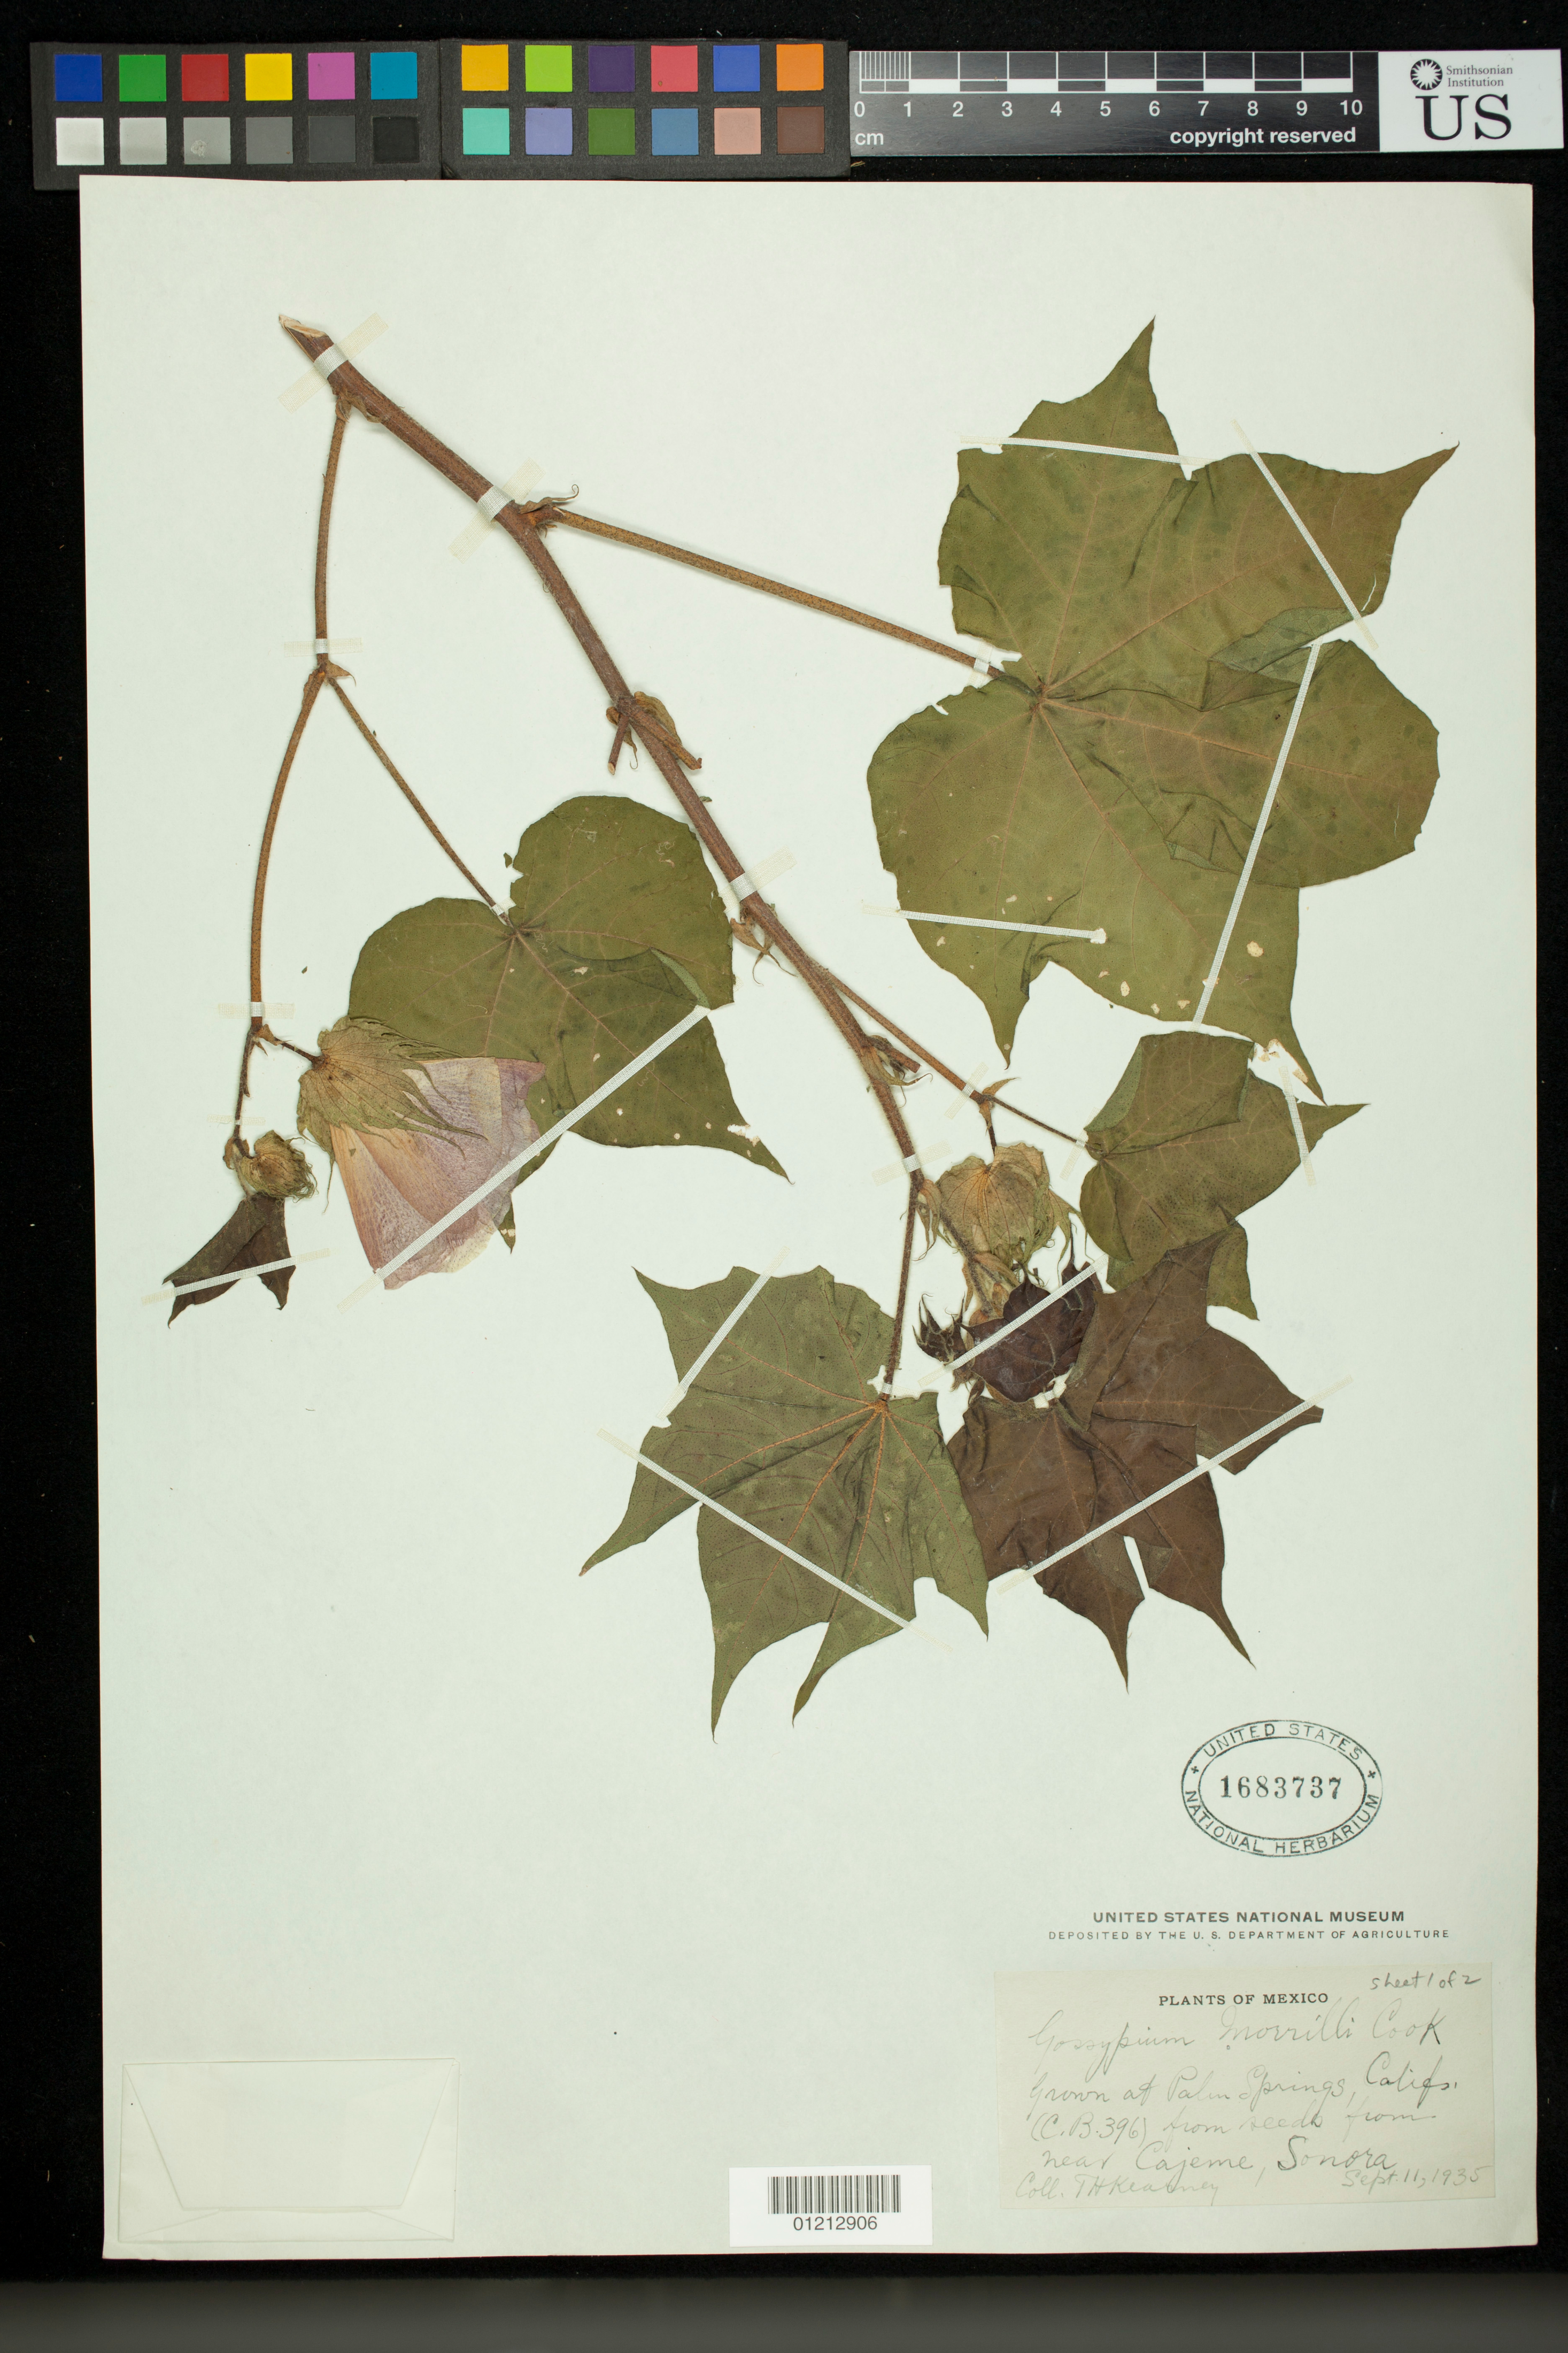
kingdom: Plantae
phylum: Tracheophyta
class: Magnoliopsida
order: Malvales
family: Malvaceae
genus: Gossypium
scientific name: Gossypium lobatum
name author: Gentry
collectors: T. H. Kearney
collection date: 1935-09-11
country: United States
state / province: California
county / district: Riverside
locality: Grown at Palm Springs, Calif. (C. B. 396) from seeds from near Cajeme, Sonora. Mexico.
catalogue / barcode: US 1683737